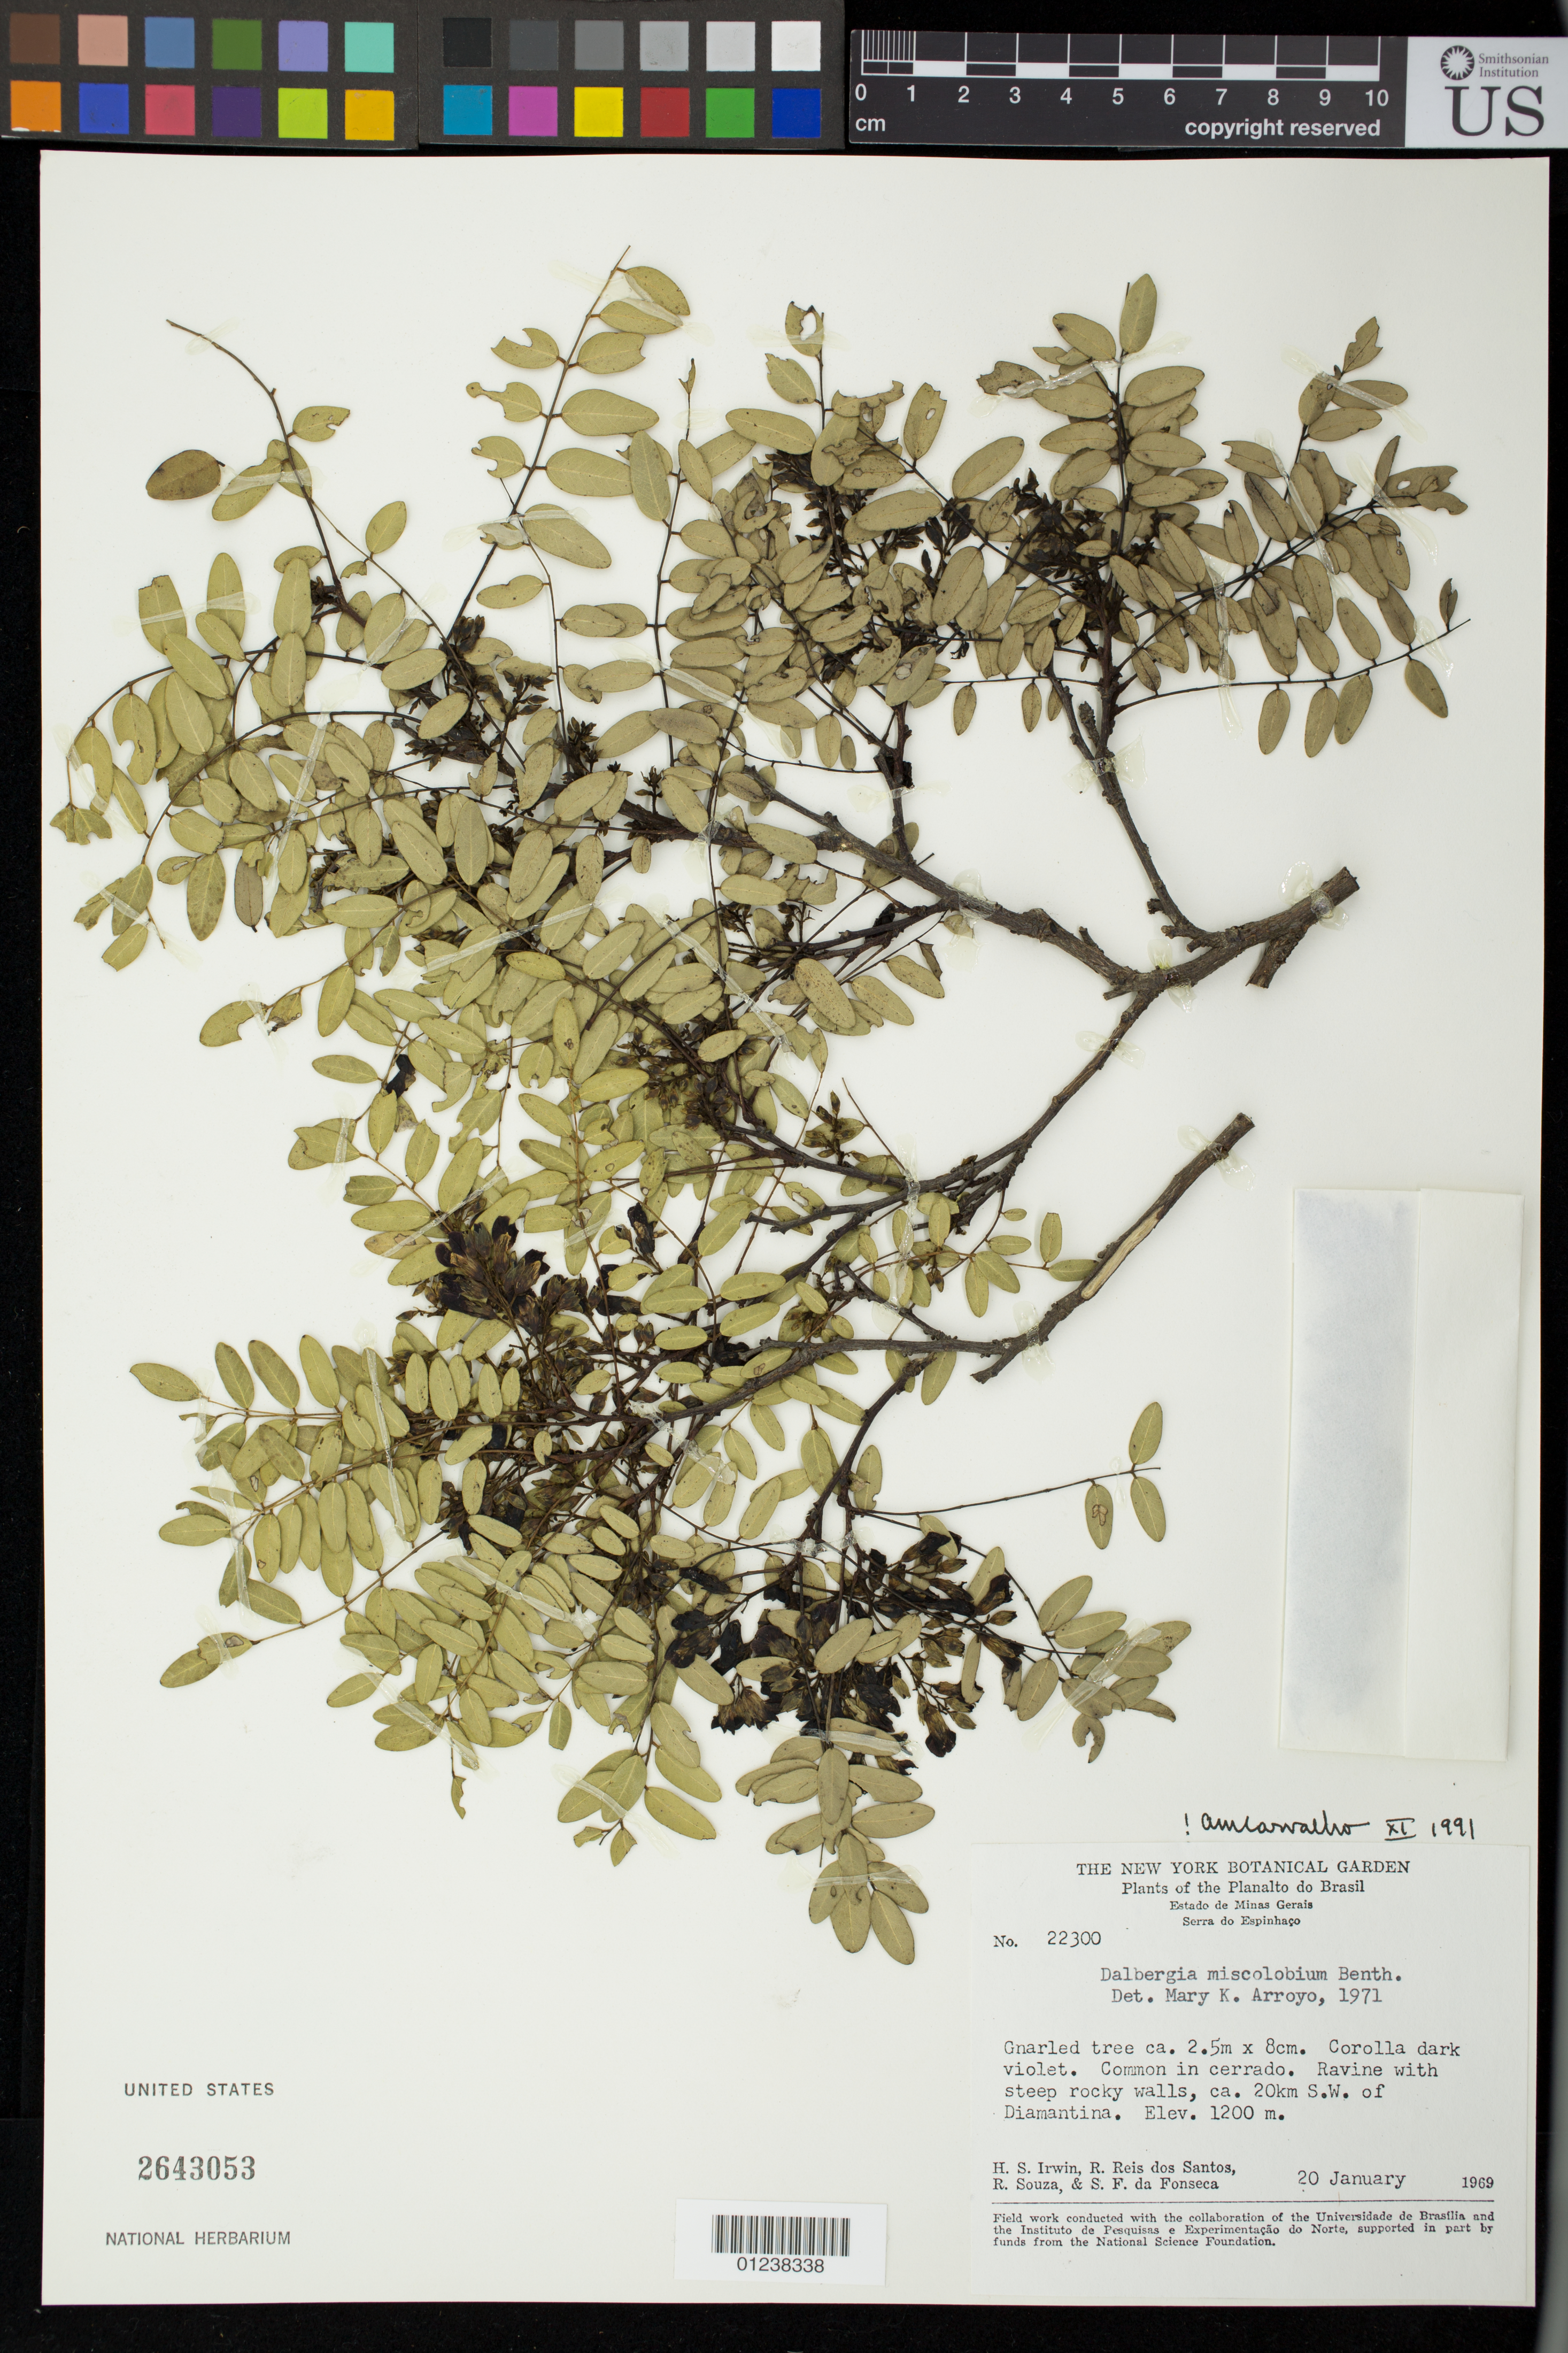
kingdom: Plantae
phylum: Tracheophyta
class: Magnoliopsida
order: Fabales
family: Fabaceae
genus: Dalbergia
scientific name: Dalbergia miscolobium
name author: Benth.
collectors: H. Irwin, R. Reis dos Santos, R. Souza & S. F. Fonsêca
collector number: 22300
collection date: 1969-01-20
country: Brazil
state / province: Minas Gerais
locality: Serra do Espinhaco. Common in cerrado. Ravine with steep rocky walls, ca. 20km S. W. of Diamantina.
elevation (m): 1200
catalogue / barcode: US 2643053